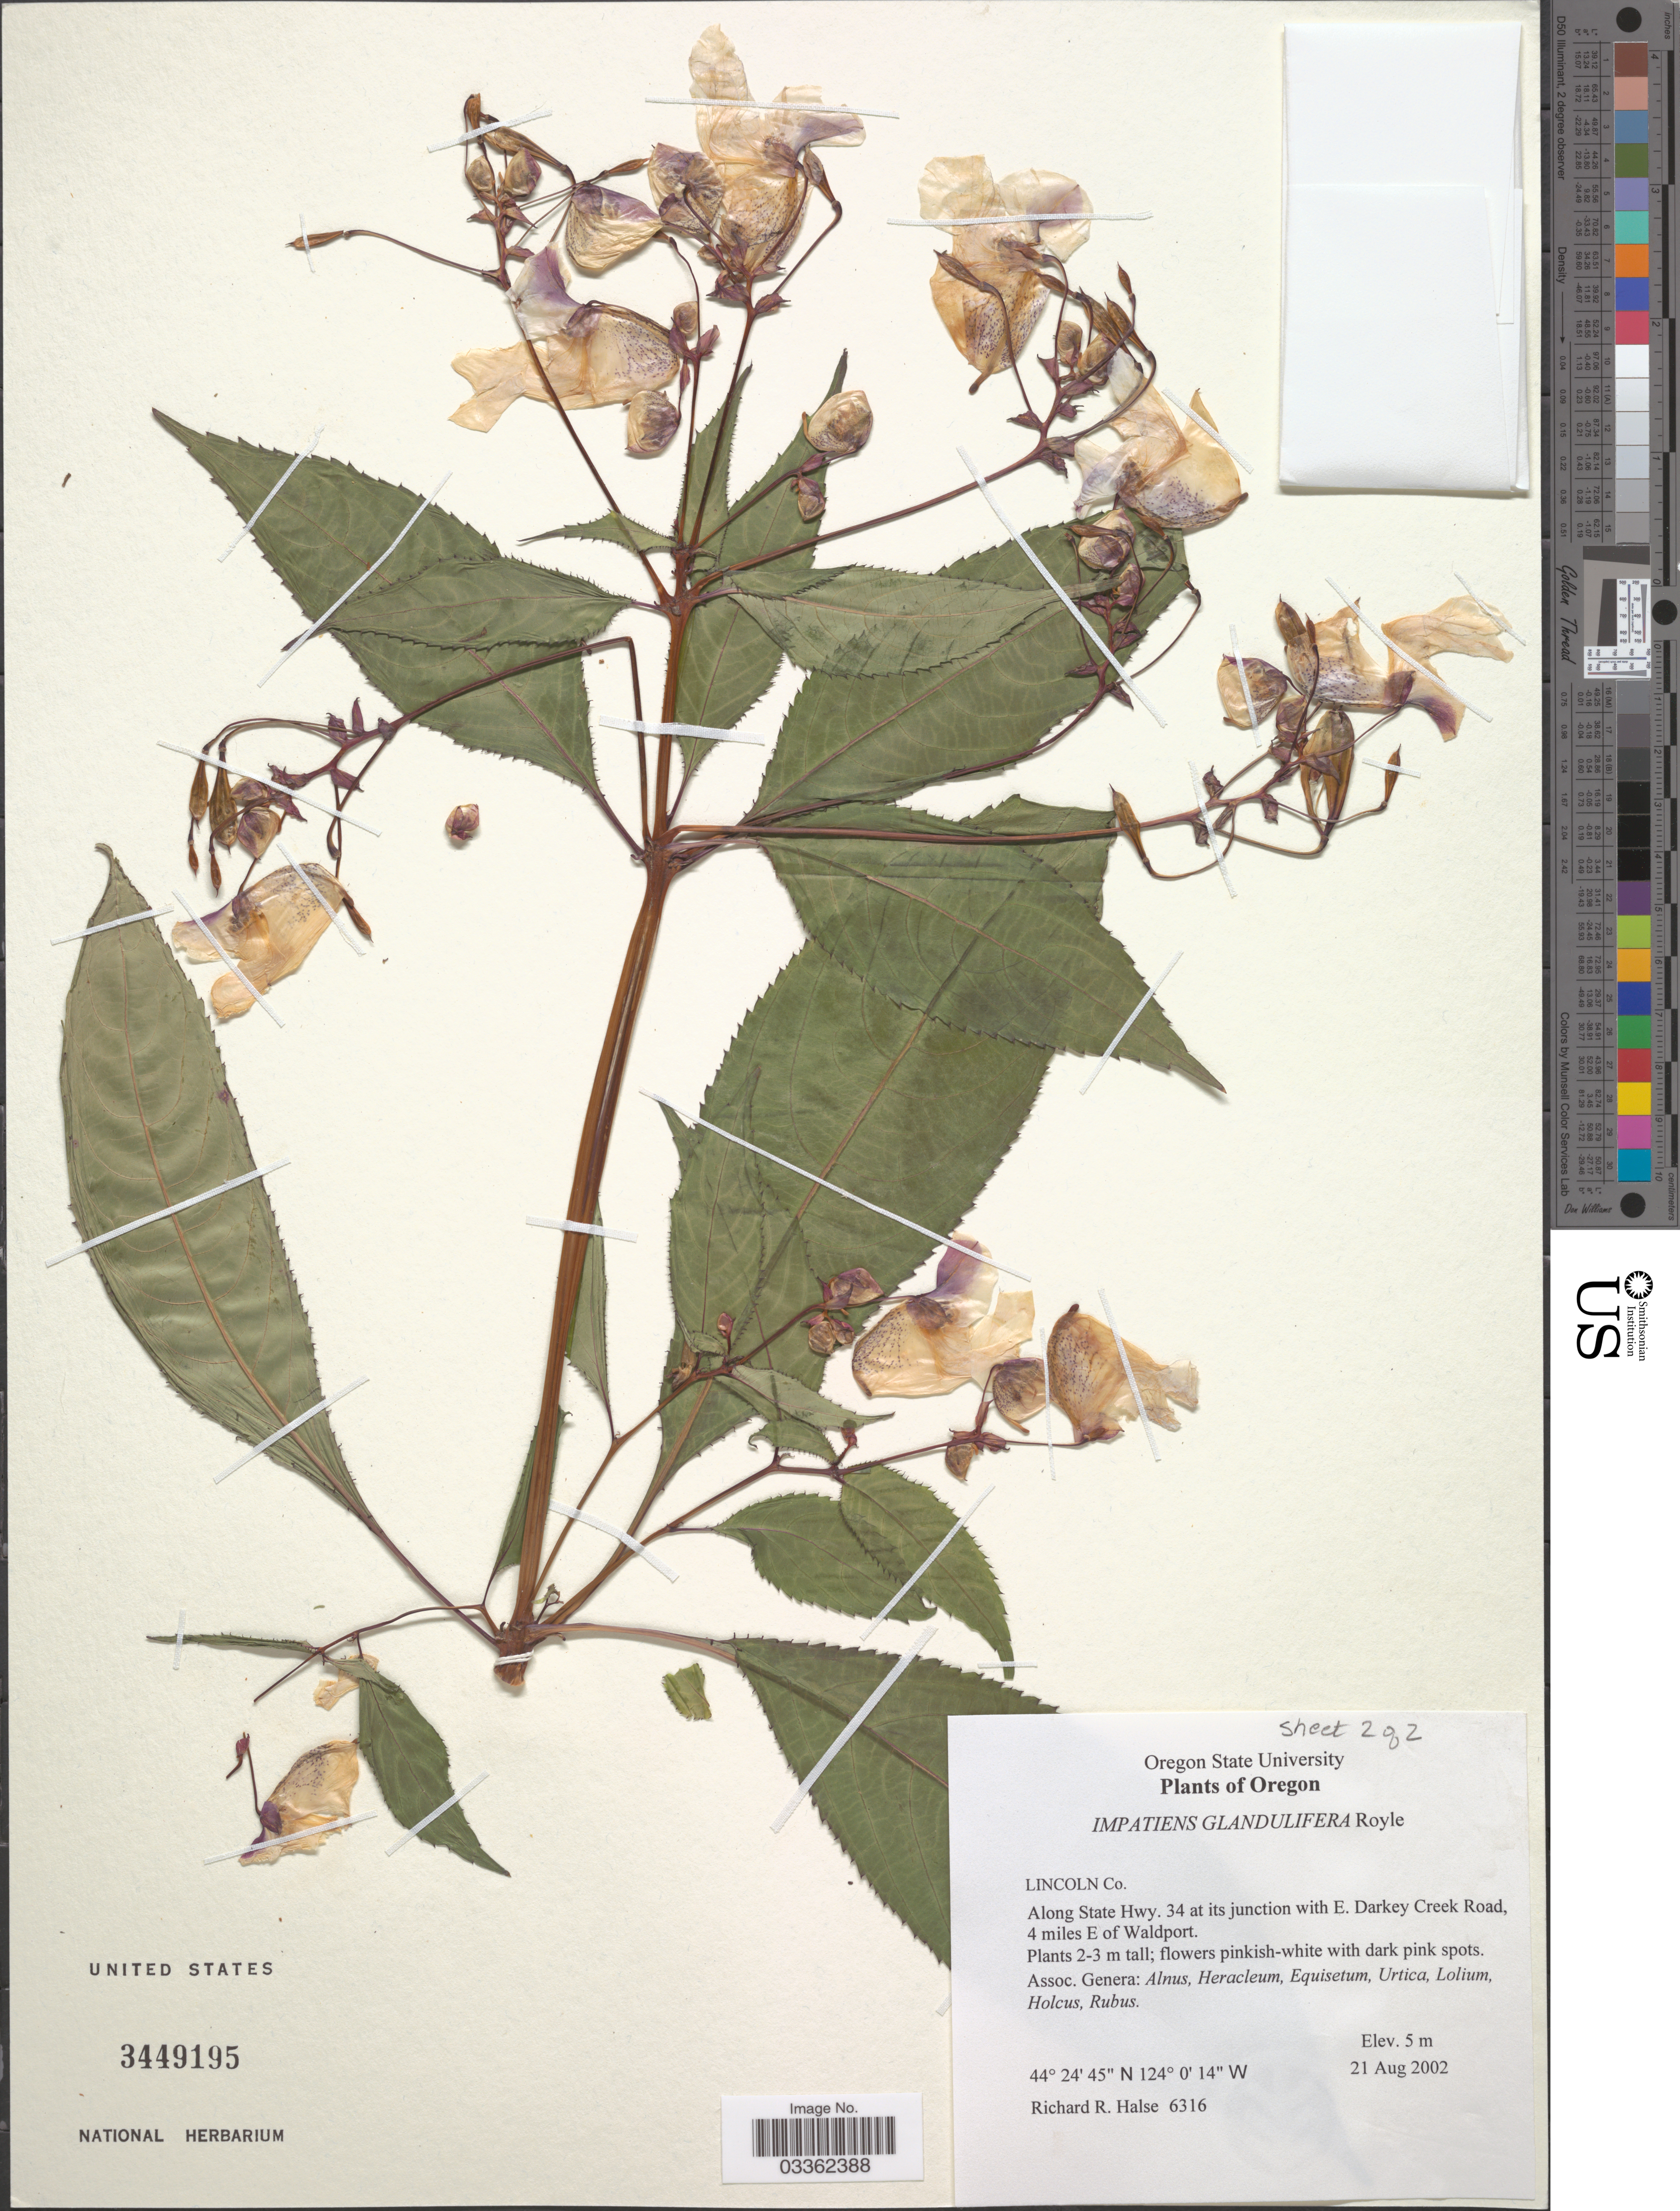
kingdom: Plantae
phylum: Tracheophyta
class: Magnoliopsida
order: Ericales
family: Balsaminaceae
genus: Impatiens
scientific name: Impatiens glandulifera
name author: Royle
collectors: R. Halse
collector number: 6316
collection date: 2002-08-21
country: United States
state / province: Oregon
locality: Along State Hwy. 34 at its junction with E. Darkey Creek Road, 4 miles E of Waldport.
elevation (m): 5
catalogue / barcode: US 3449195